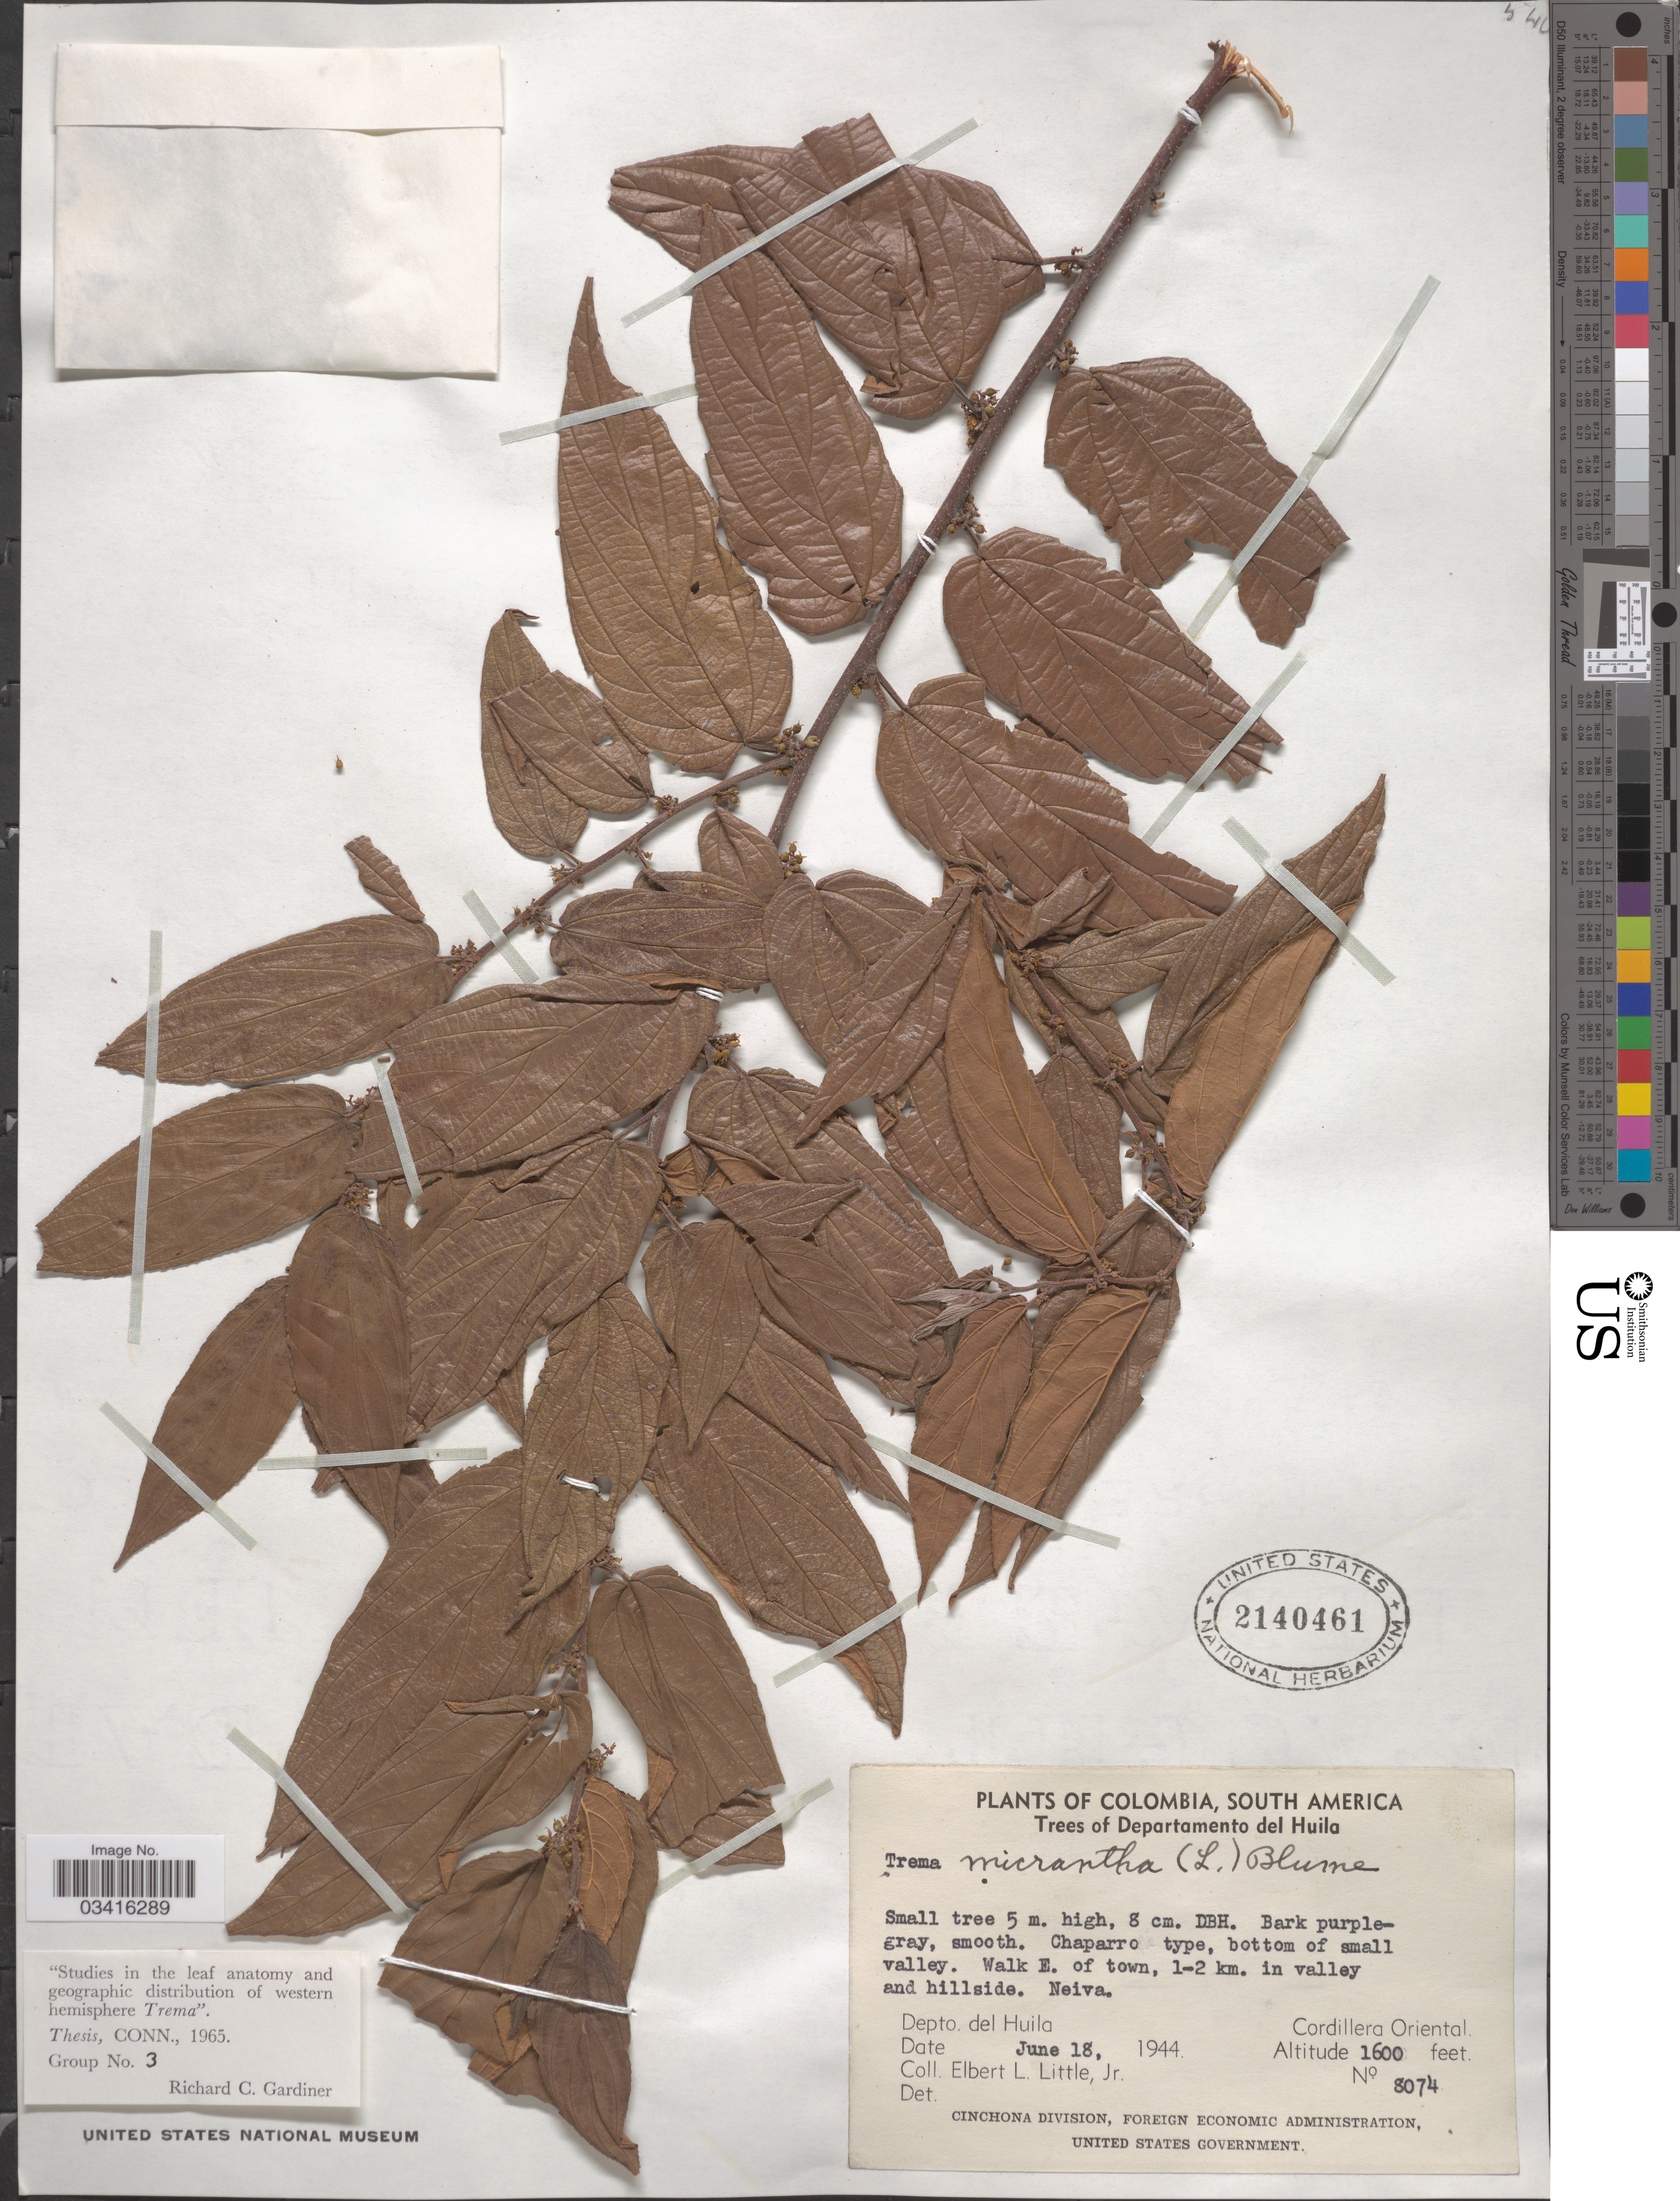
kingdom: Plantae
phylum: Tracheophyta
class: Magnoliopsida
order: Rosales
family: Cannabaceae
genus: Trema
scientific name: Trema micranthum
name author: (L.) Blume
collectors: E. L. Little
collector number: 8074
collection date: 1944-06-18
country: Colombia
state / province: Huila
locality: Trees of Departamento del Huila. Walk E. of town, 1-2 km. in valley and hillside. Neiva. Depto. del Huila. Cordillera Oriental.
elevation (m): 488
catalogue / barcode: US 2140461